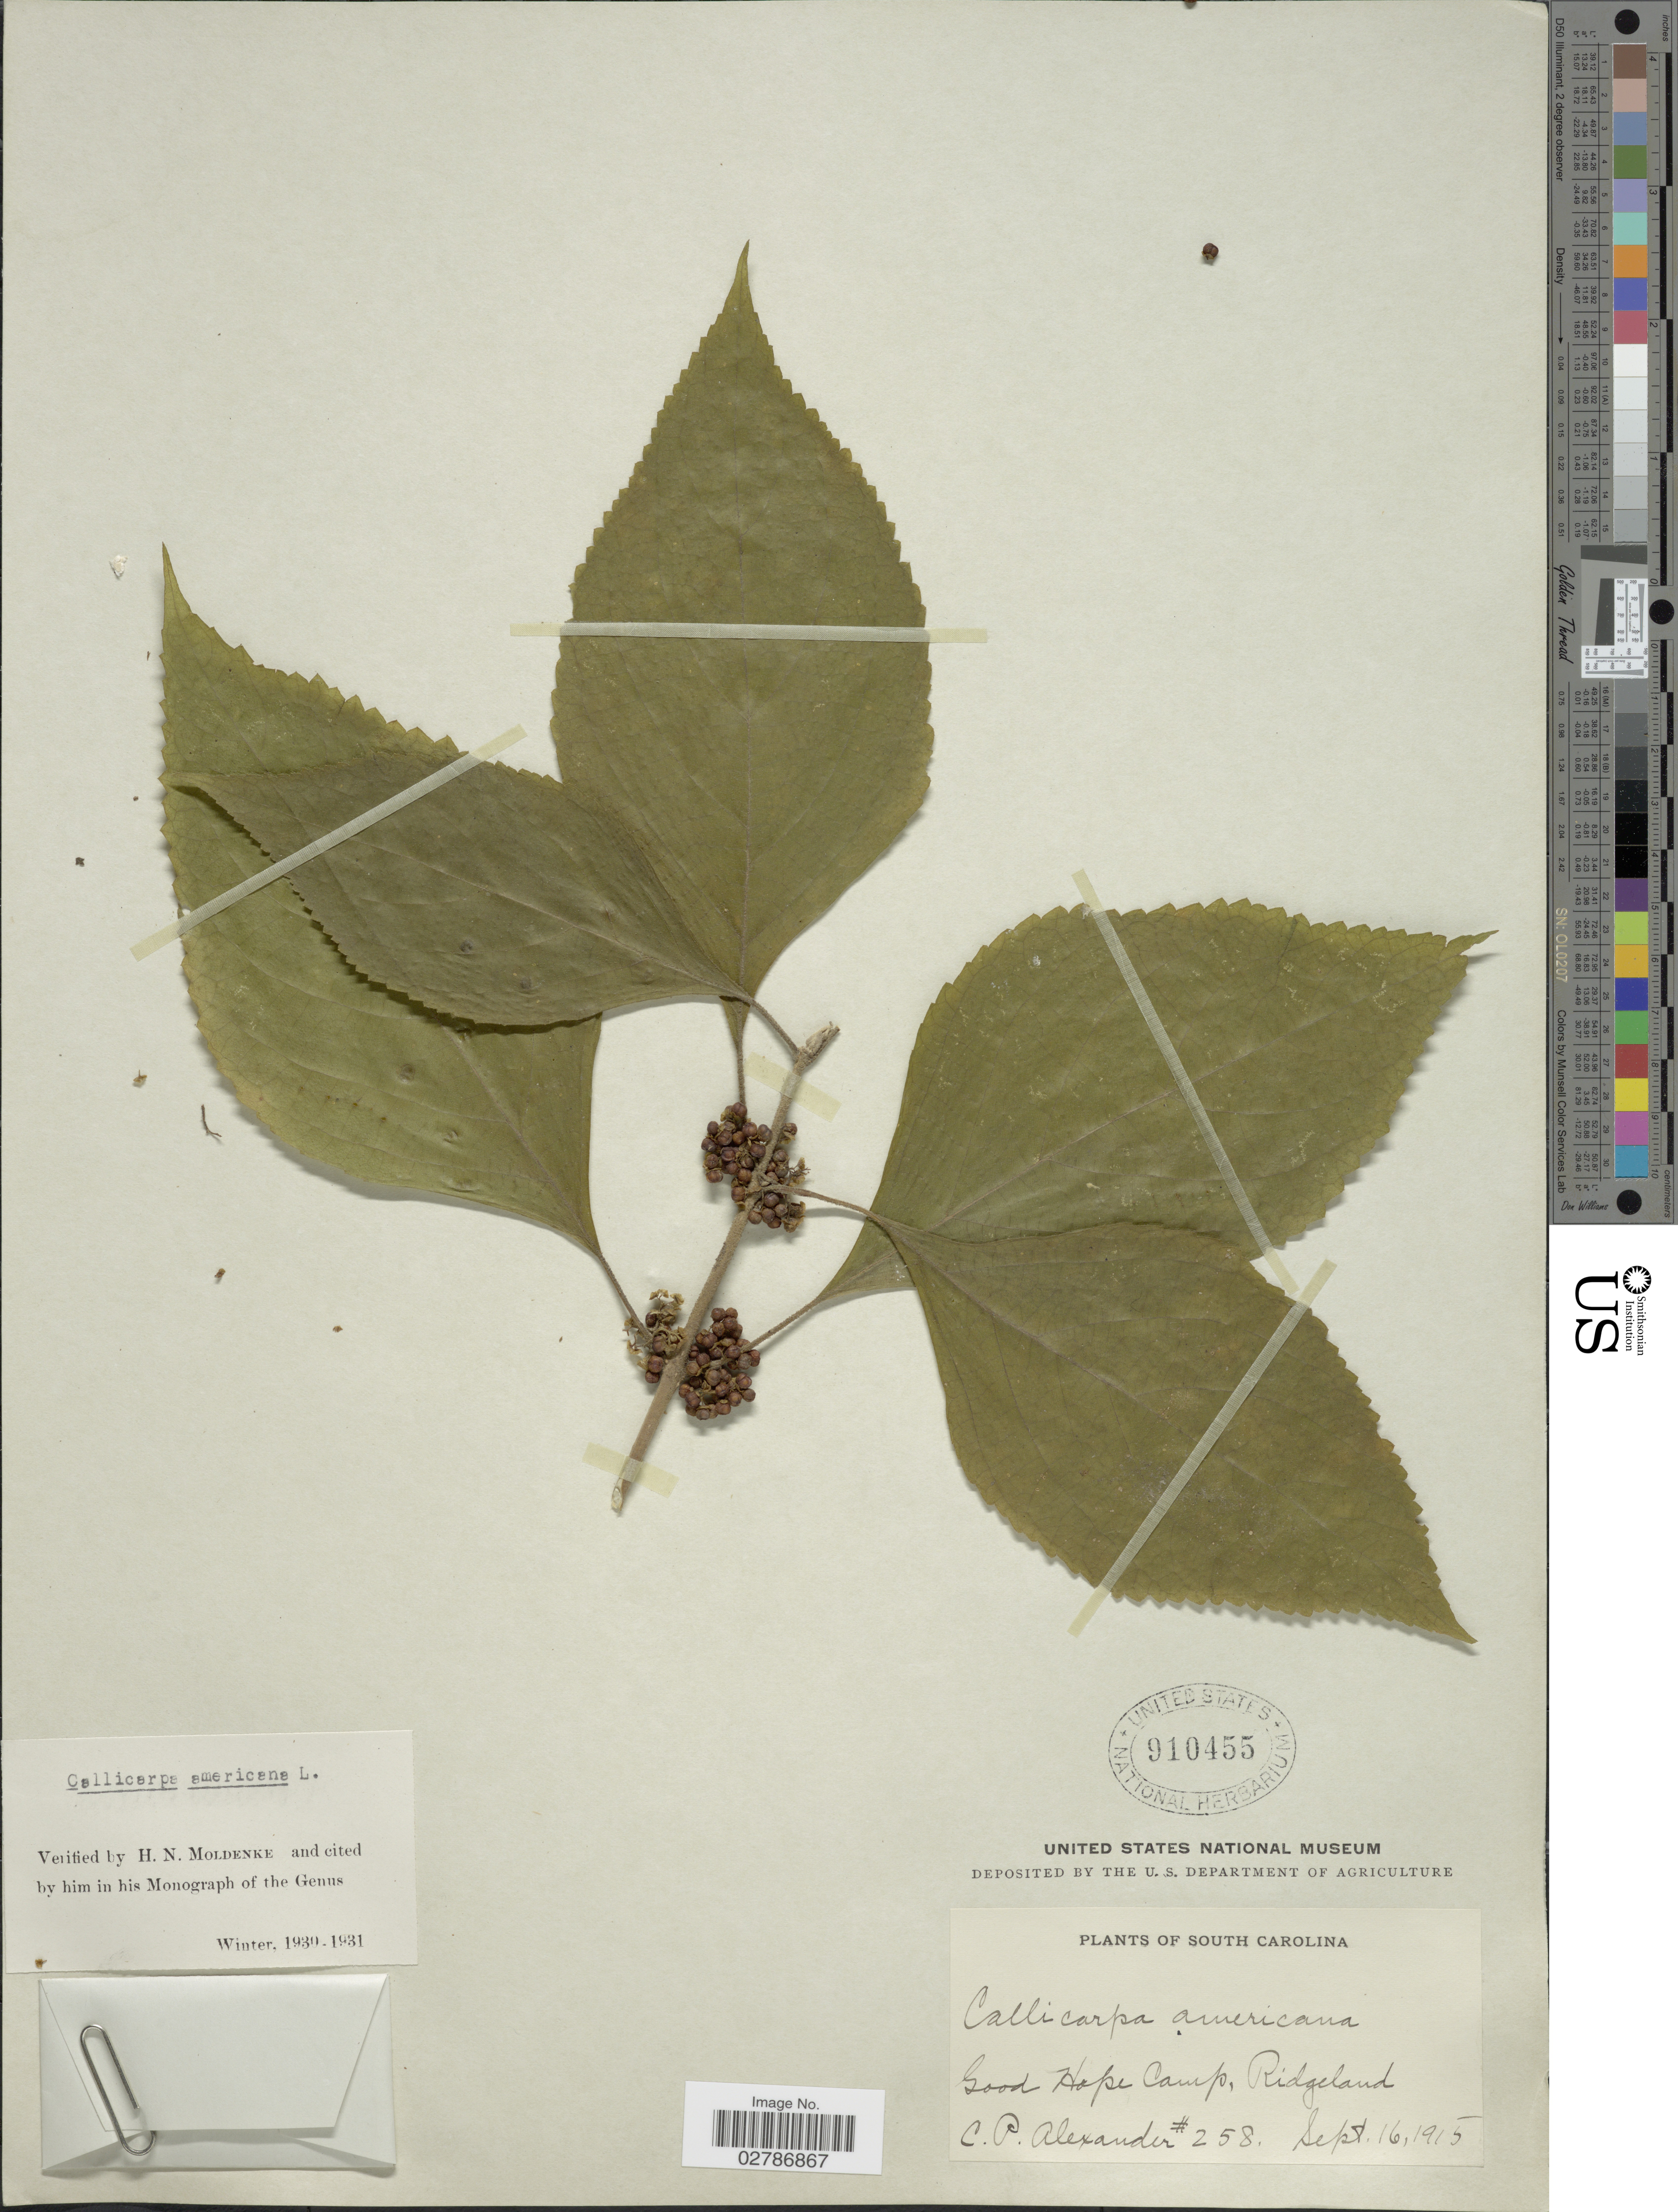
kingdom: Plantae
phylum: Tracheophyta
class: Magnoliopsida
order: Lamiales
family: Lamiaceae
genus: Callicarpa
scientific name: Callicarpa americana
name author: L.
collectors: C. P. Alexander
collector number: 258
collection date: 1915-09-16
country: United States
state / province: South Carolina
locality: Good Hope Camp, Ridgeland.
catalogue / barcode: US 910455